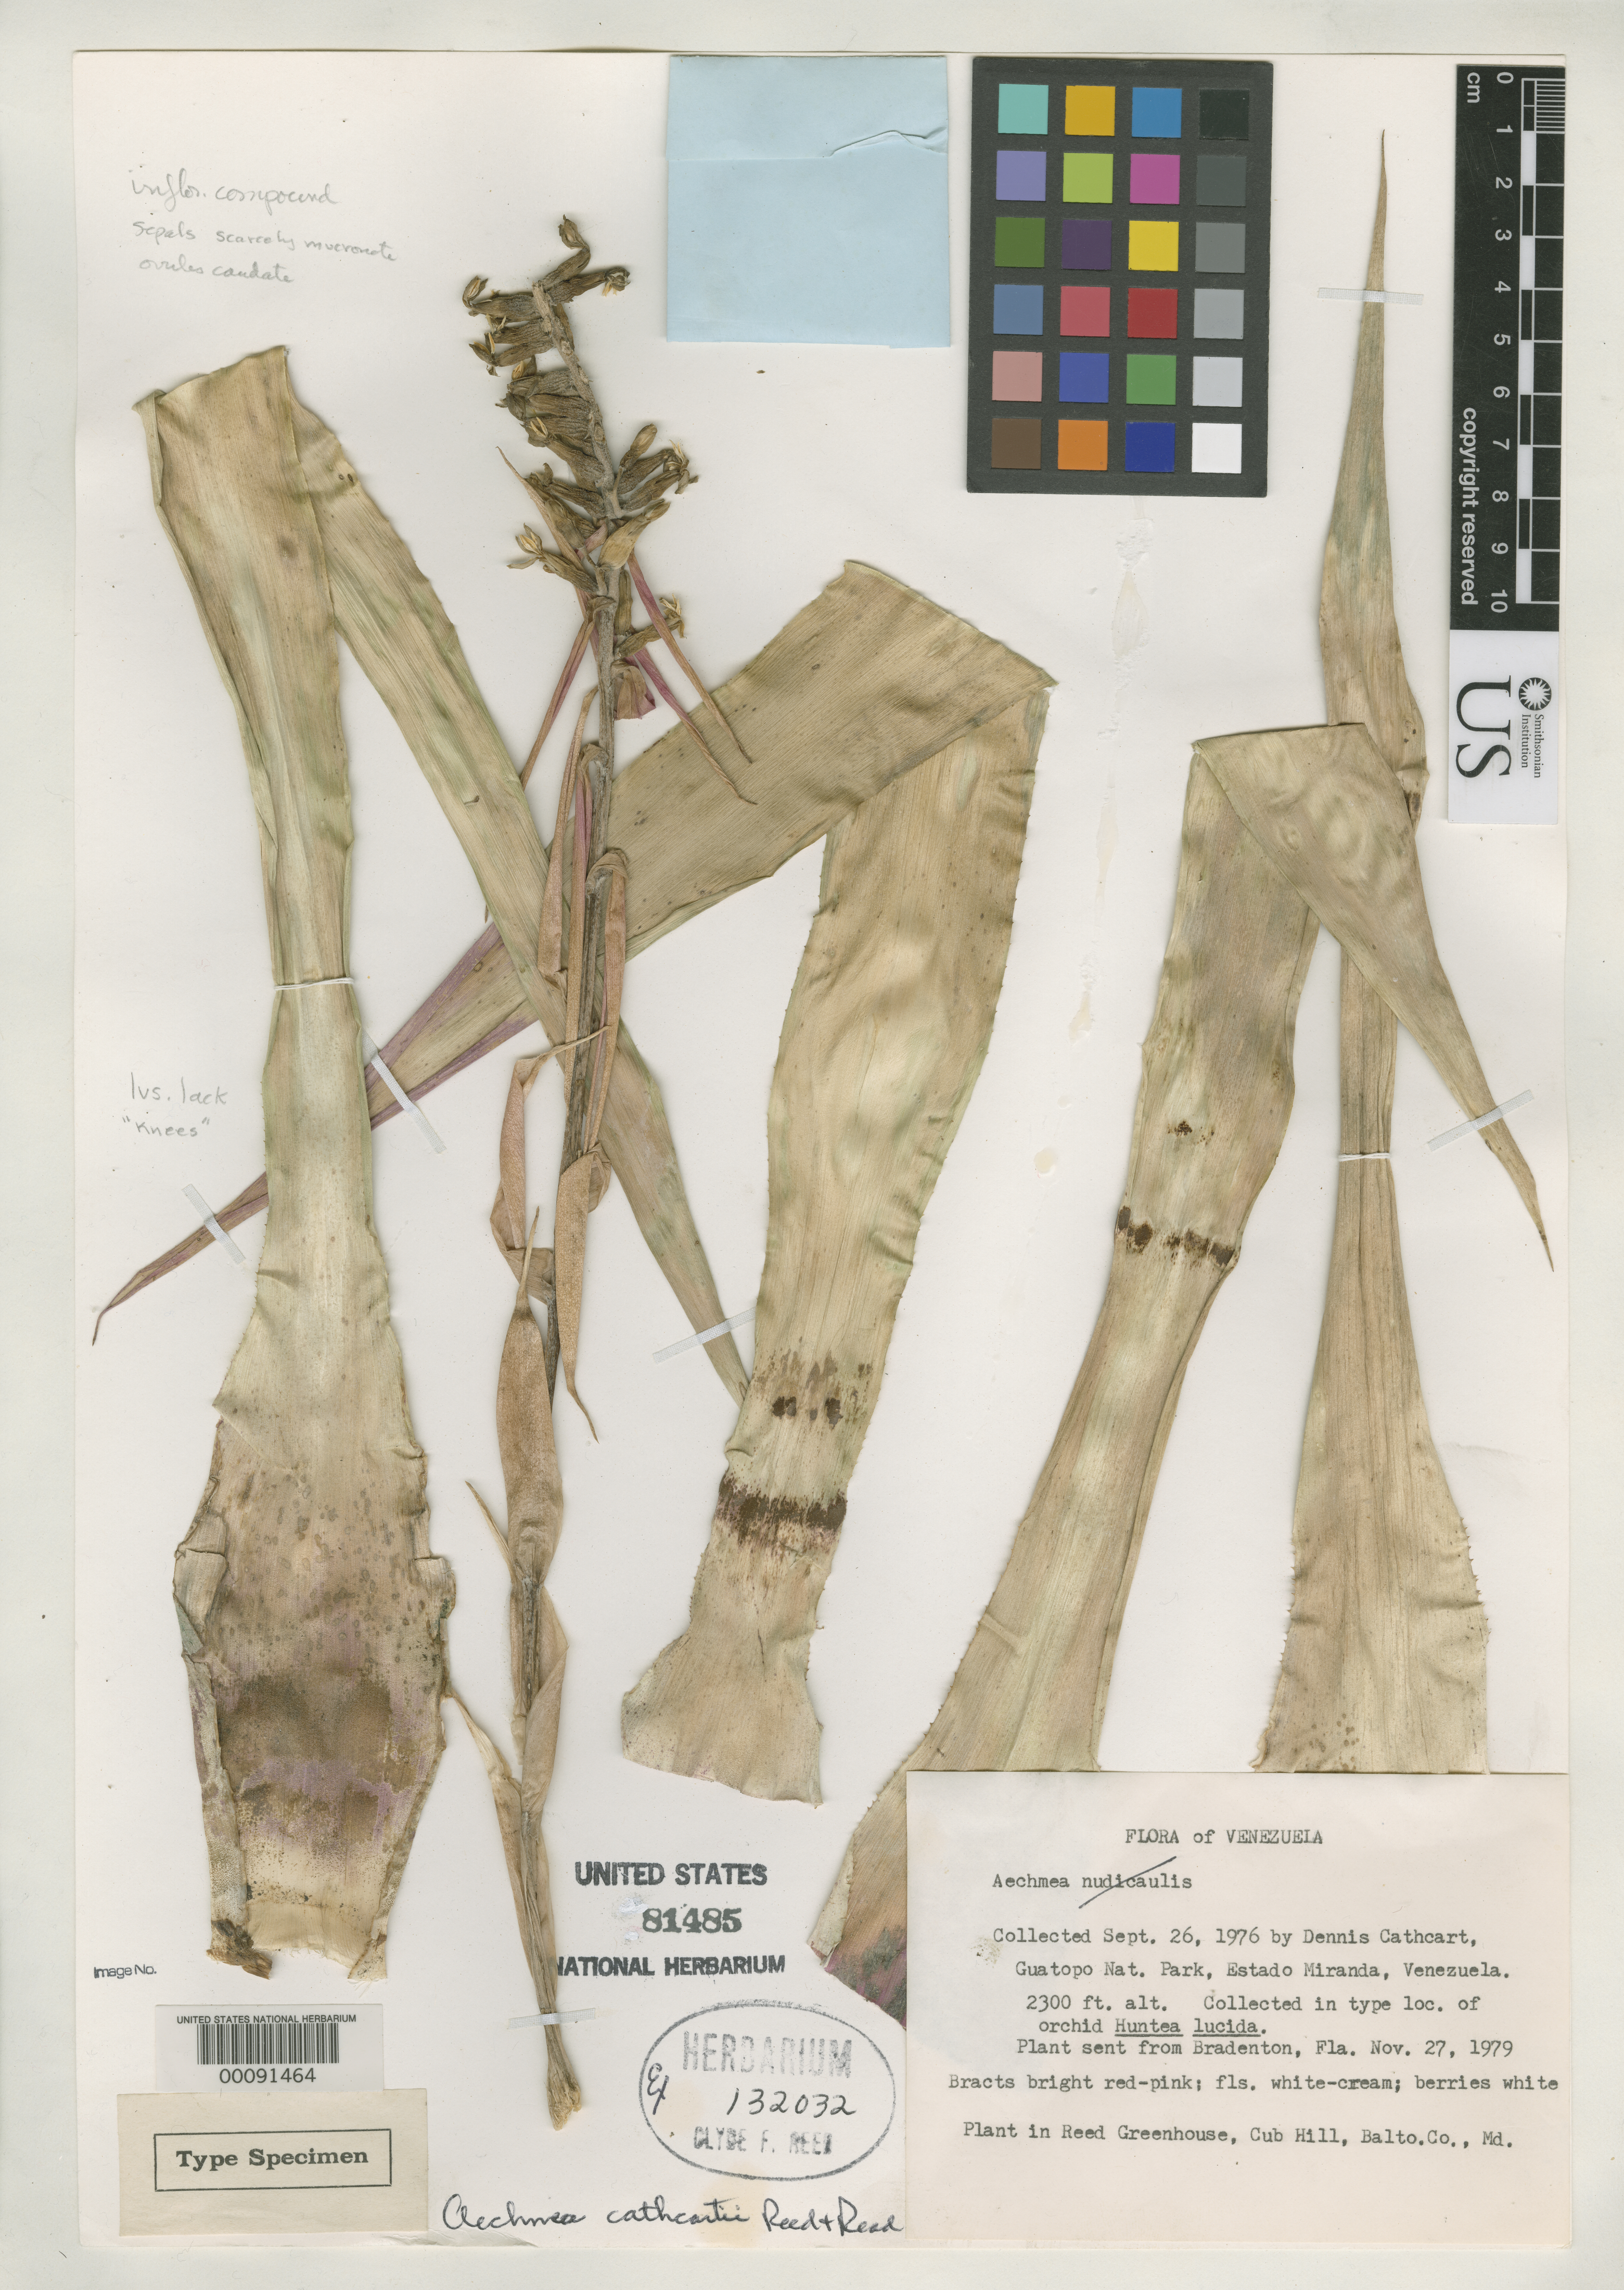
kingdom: Plantae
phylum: Tracheophyta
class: Liliopsida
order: Poales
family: Bromeliaceae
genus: Aechmea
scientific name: Aechmea cathcartii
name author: C.F. Reed & Read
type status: Holotype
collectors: D. Cathcart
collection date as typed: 26 Sep 1976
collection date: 1976-09-26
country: Venezuela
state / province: Miranda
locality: Guatopo National Park.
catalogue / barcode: US 81485